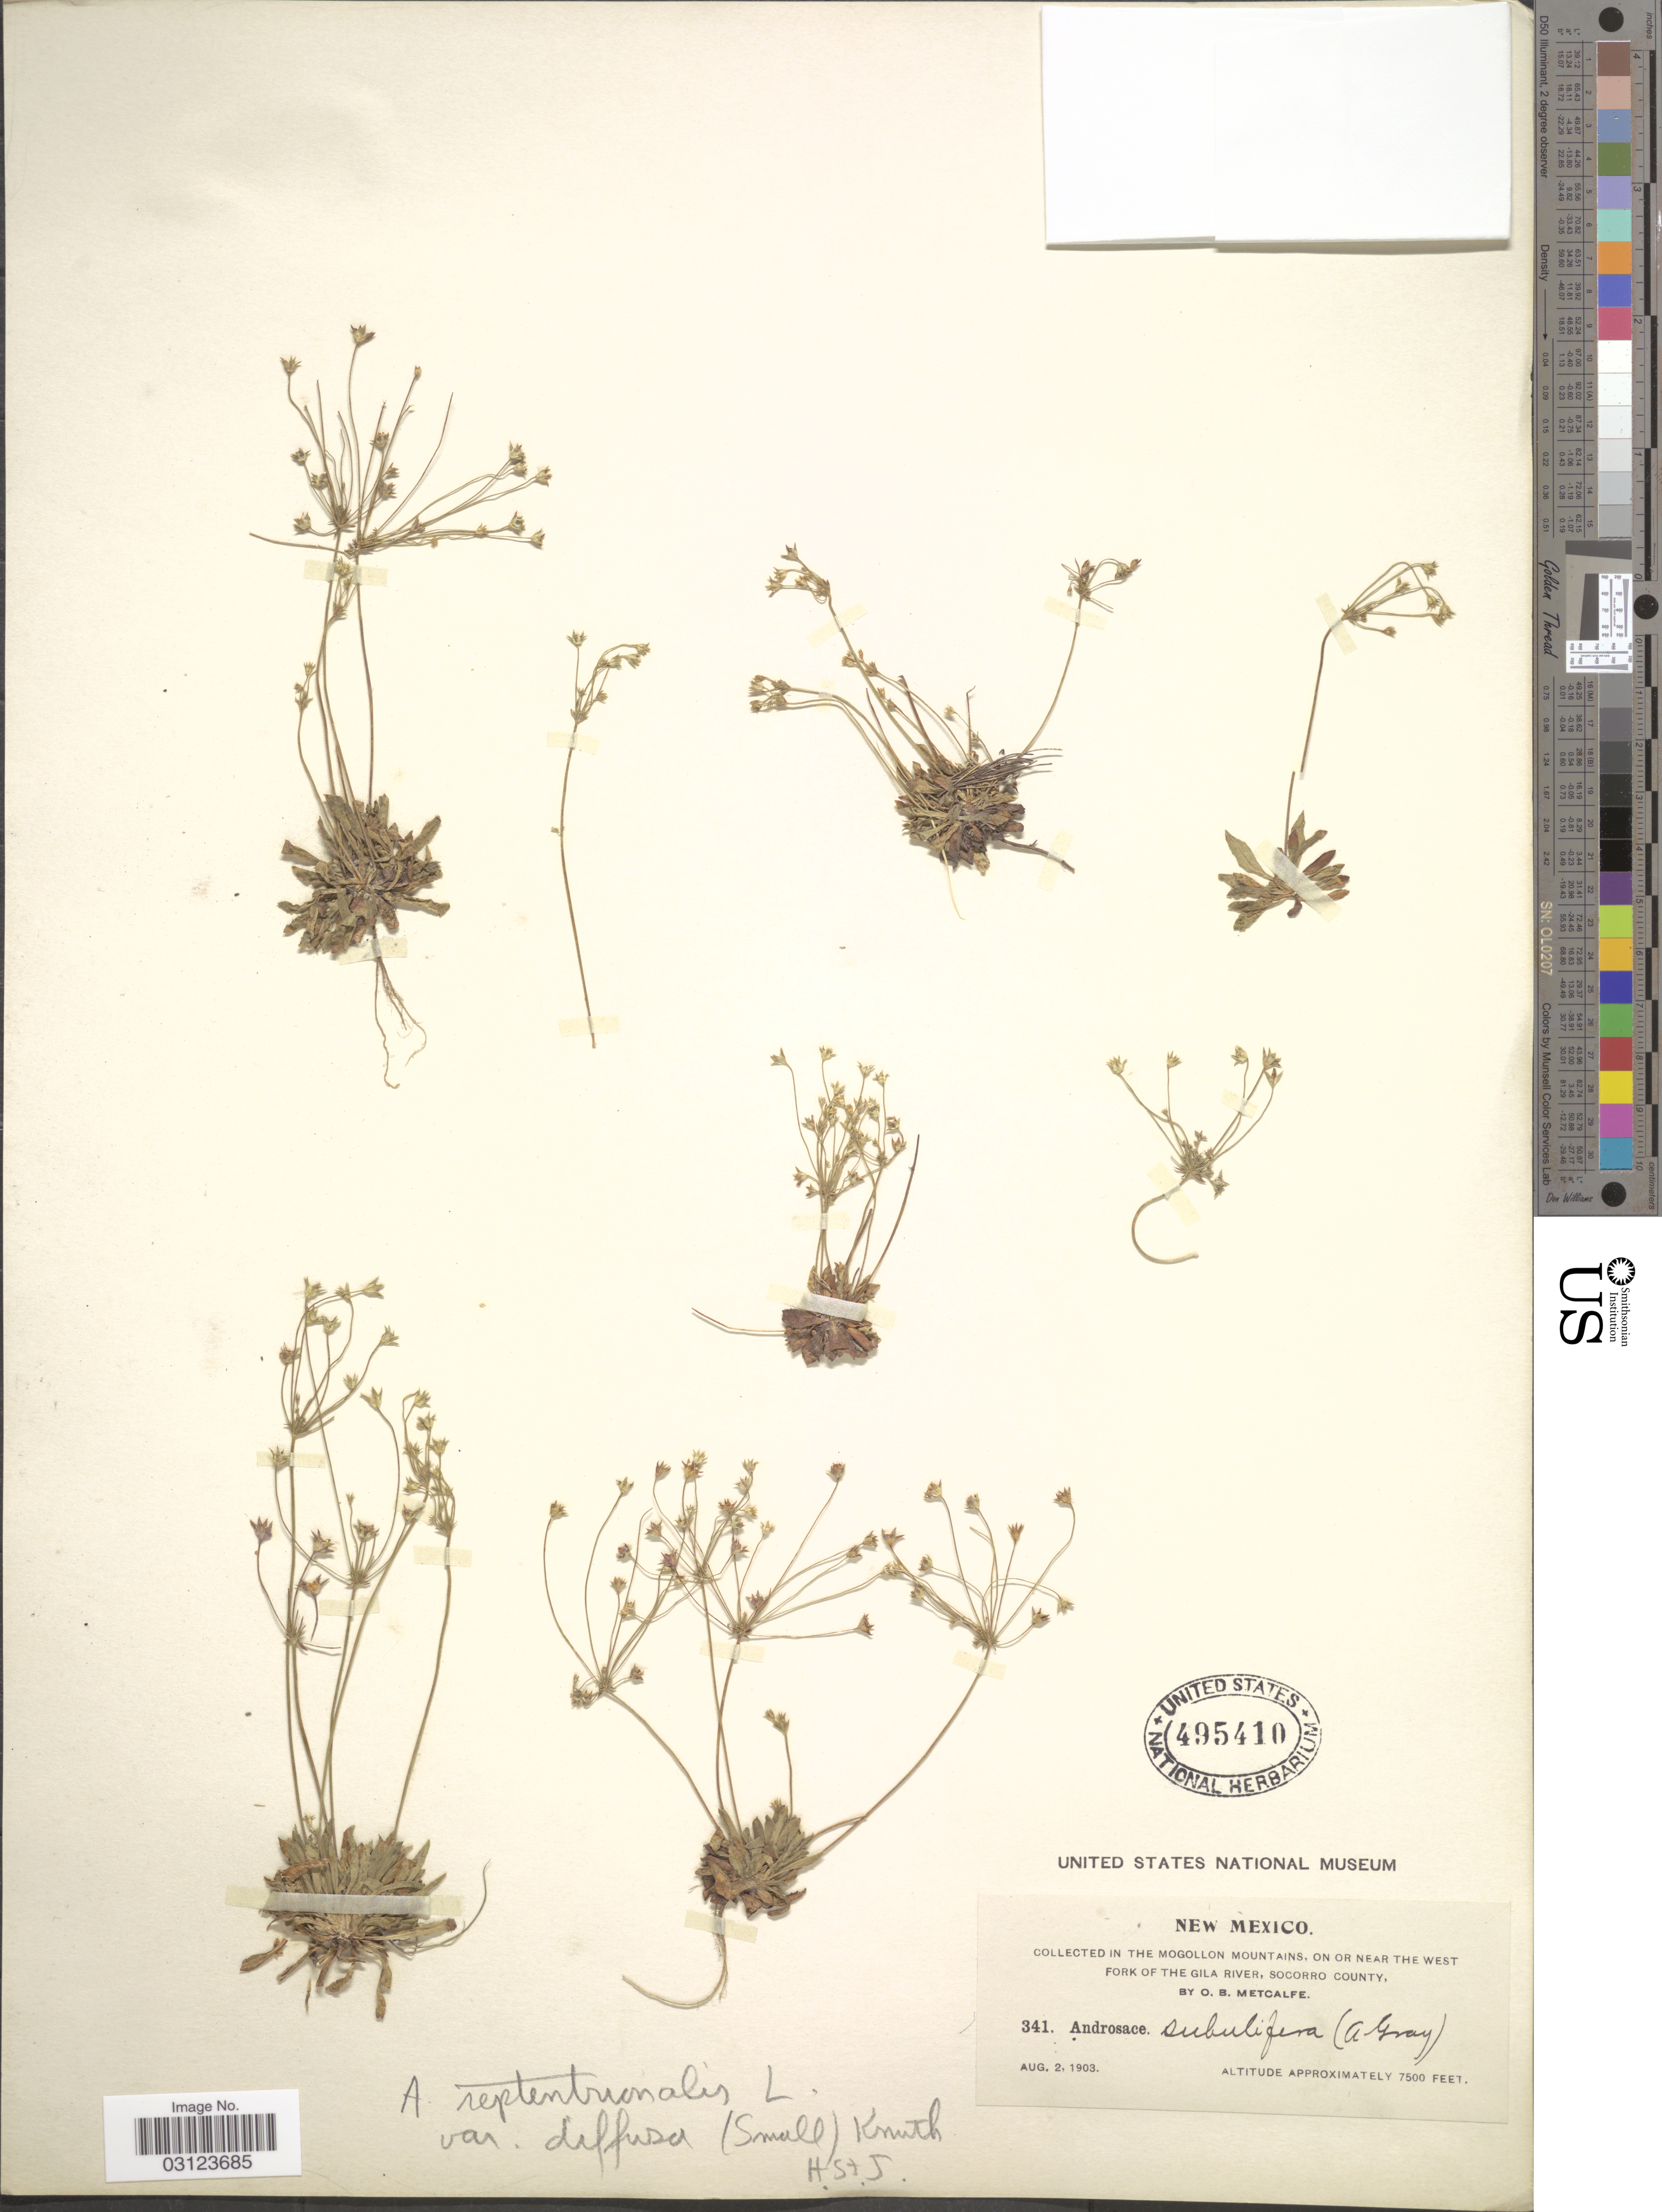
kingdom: Plantae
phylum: Tracheophyta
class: Magnoliopsida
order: Ericales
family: Primulaceae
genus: Androsace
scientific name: Androsace septentrionalis subsp. subulifera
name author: (A. Gray) G.T. Robbins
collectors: O. B. Metcalfe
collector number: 341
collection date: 1903-08-02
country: United States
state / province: New Mexico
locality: Collected in the Mogollon Mountains, on or near the West Fork of the Gila River, Socorro County.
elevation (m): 2286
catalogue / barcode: US 495410